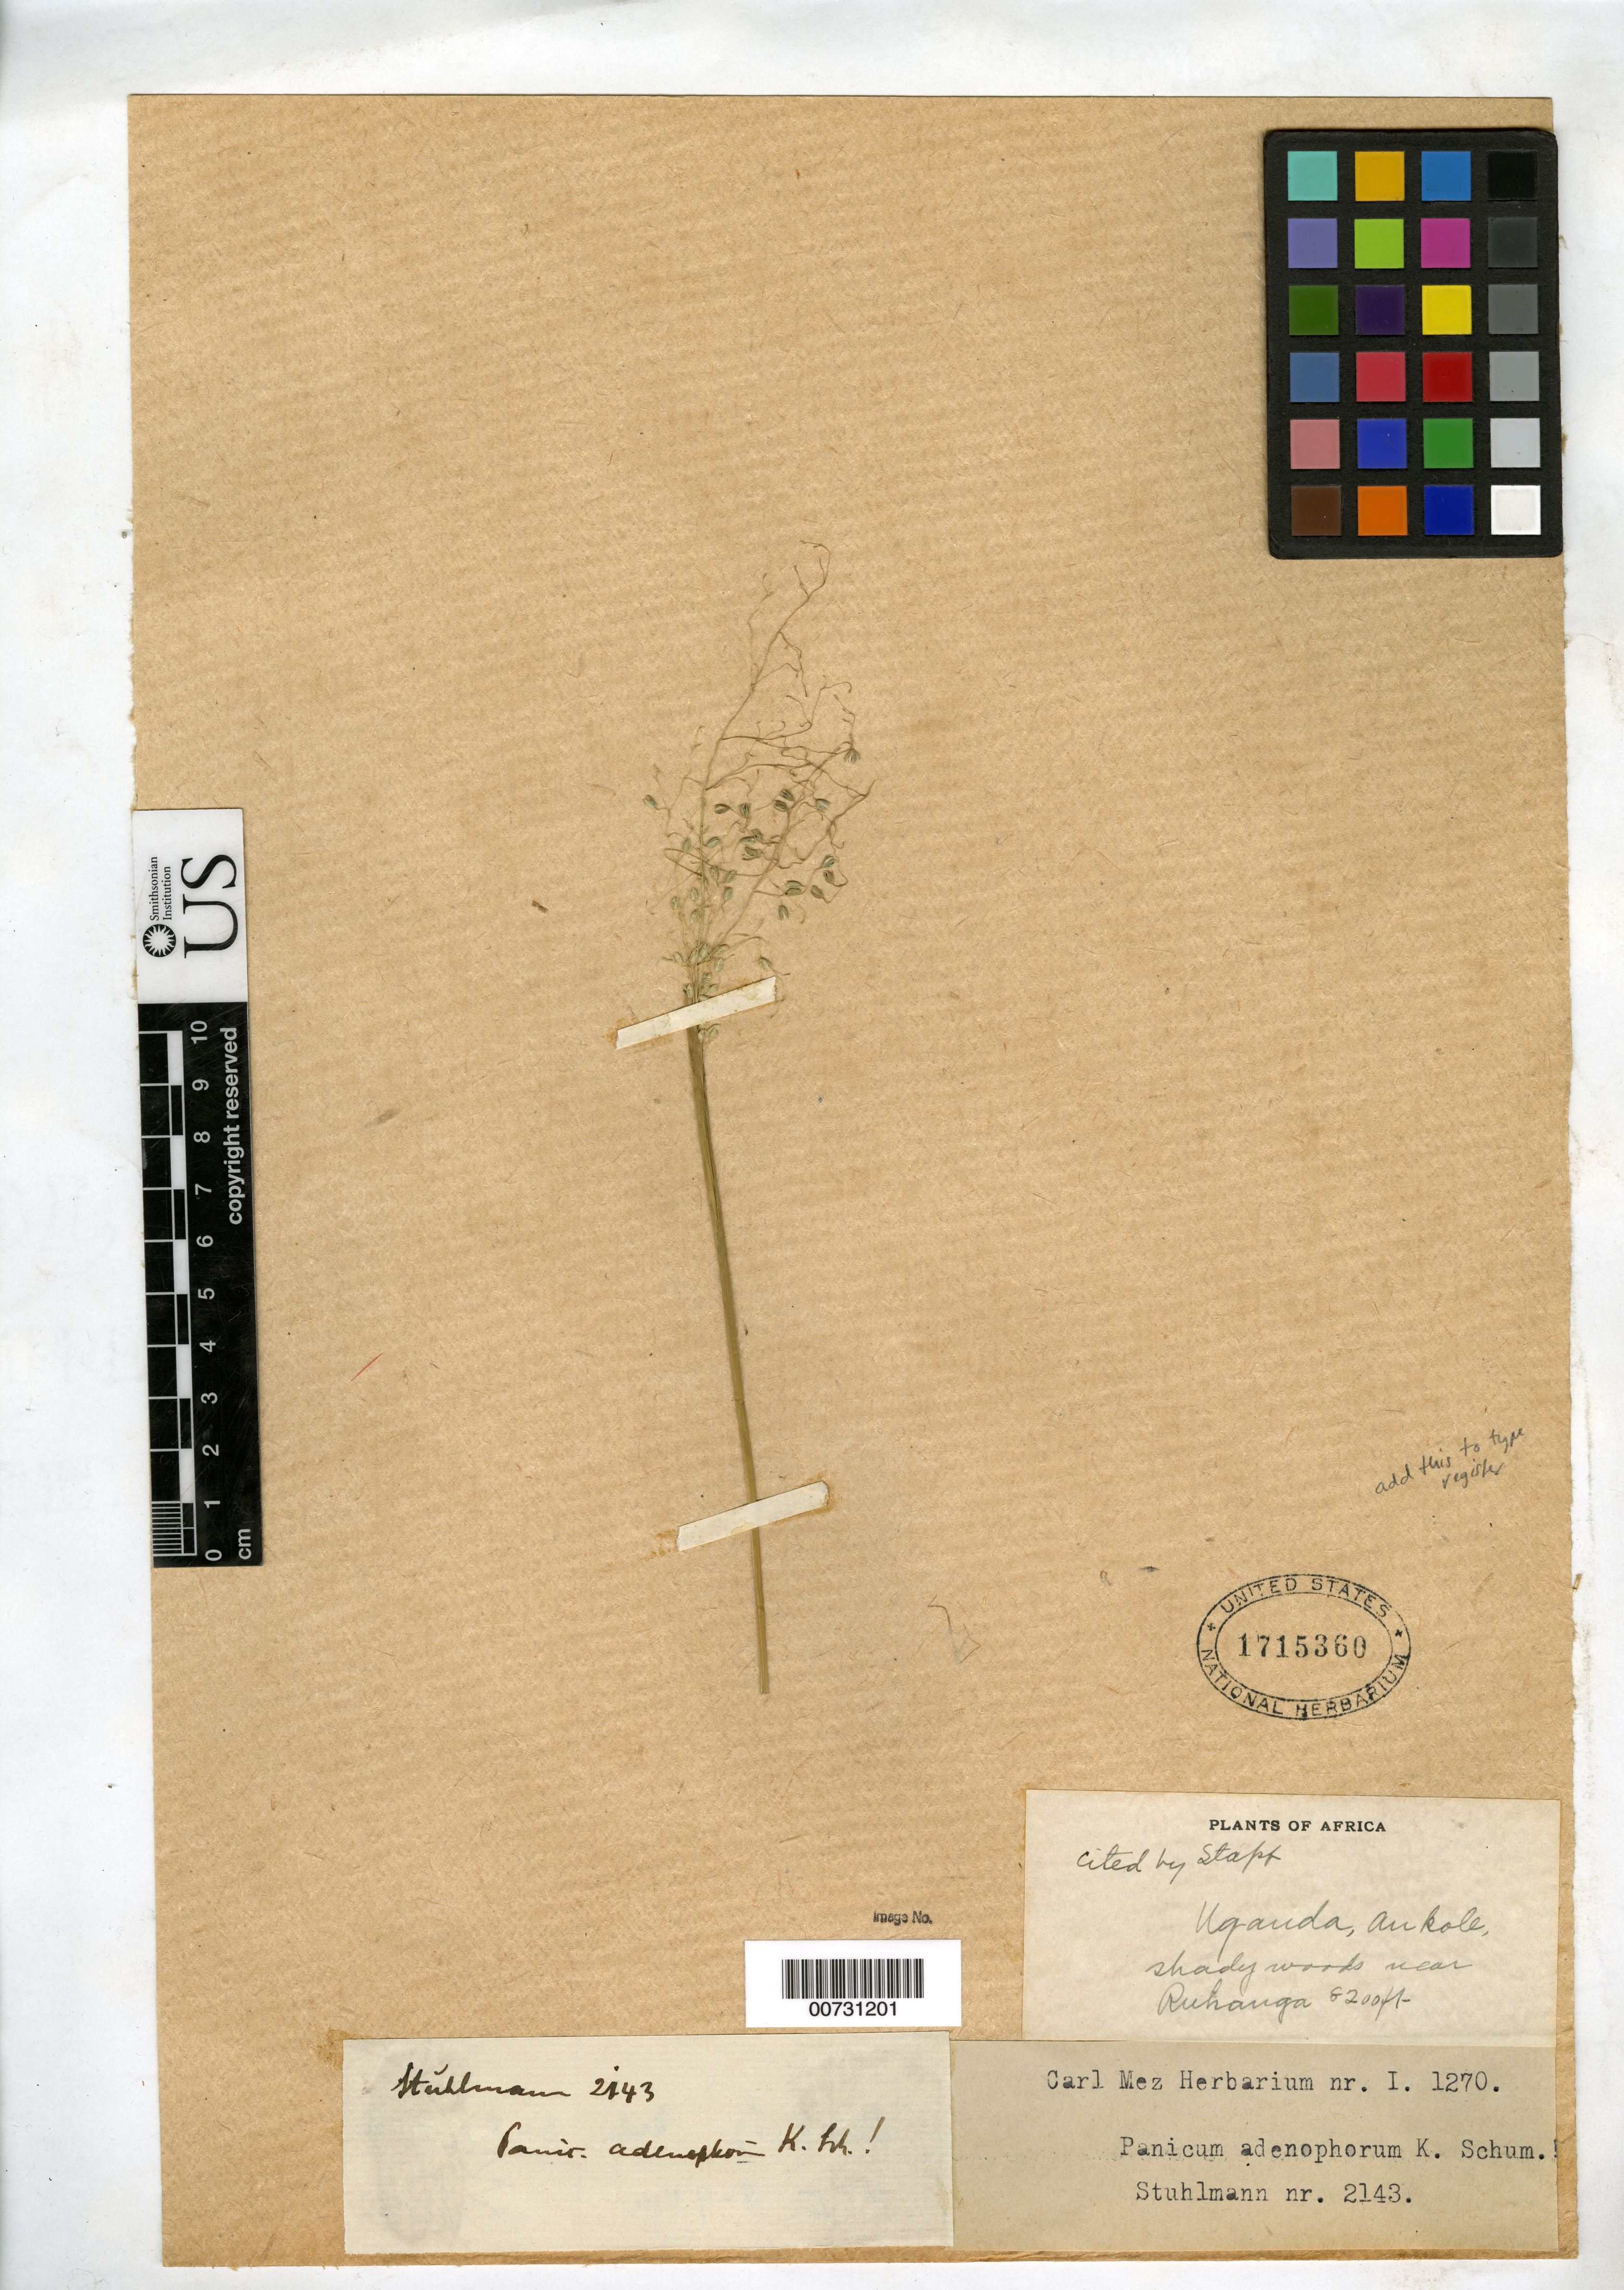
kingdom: Plantae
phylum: Tracheophyta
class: Liliopsida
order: Poales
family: Poaceae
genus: Panicum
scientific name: Panicum adenophorum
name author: K. Schum. in Engl.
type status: Isosyntype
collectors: F. L. Stuhlmann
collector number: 2143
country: Uganda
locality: Uganda, Ankole, shady woods near Ruhanga.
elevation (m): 2499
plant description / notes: Carl Mez Herbarium nr. I. 1270. Tanzania, acc. to Tropicos.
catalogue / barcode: US 1715360